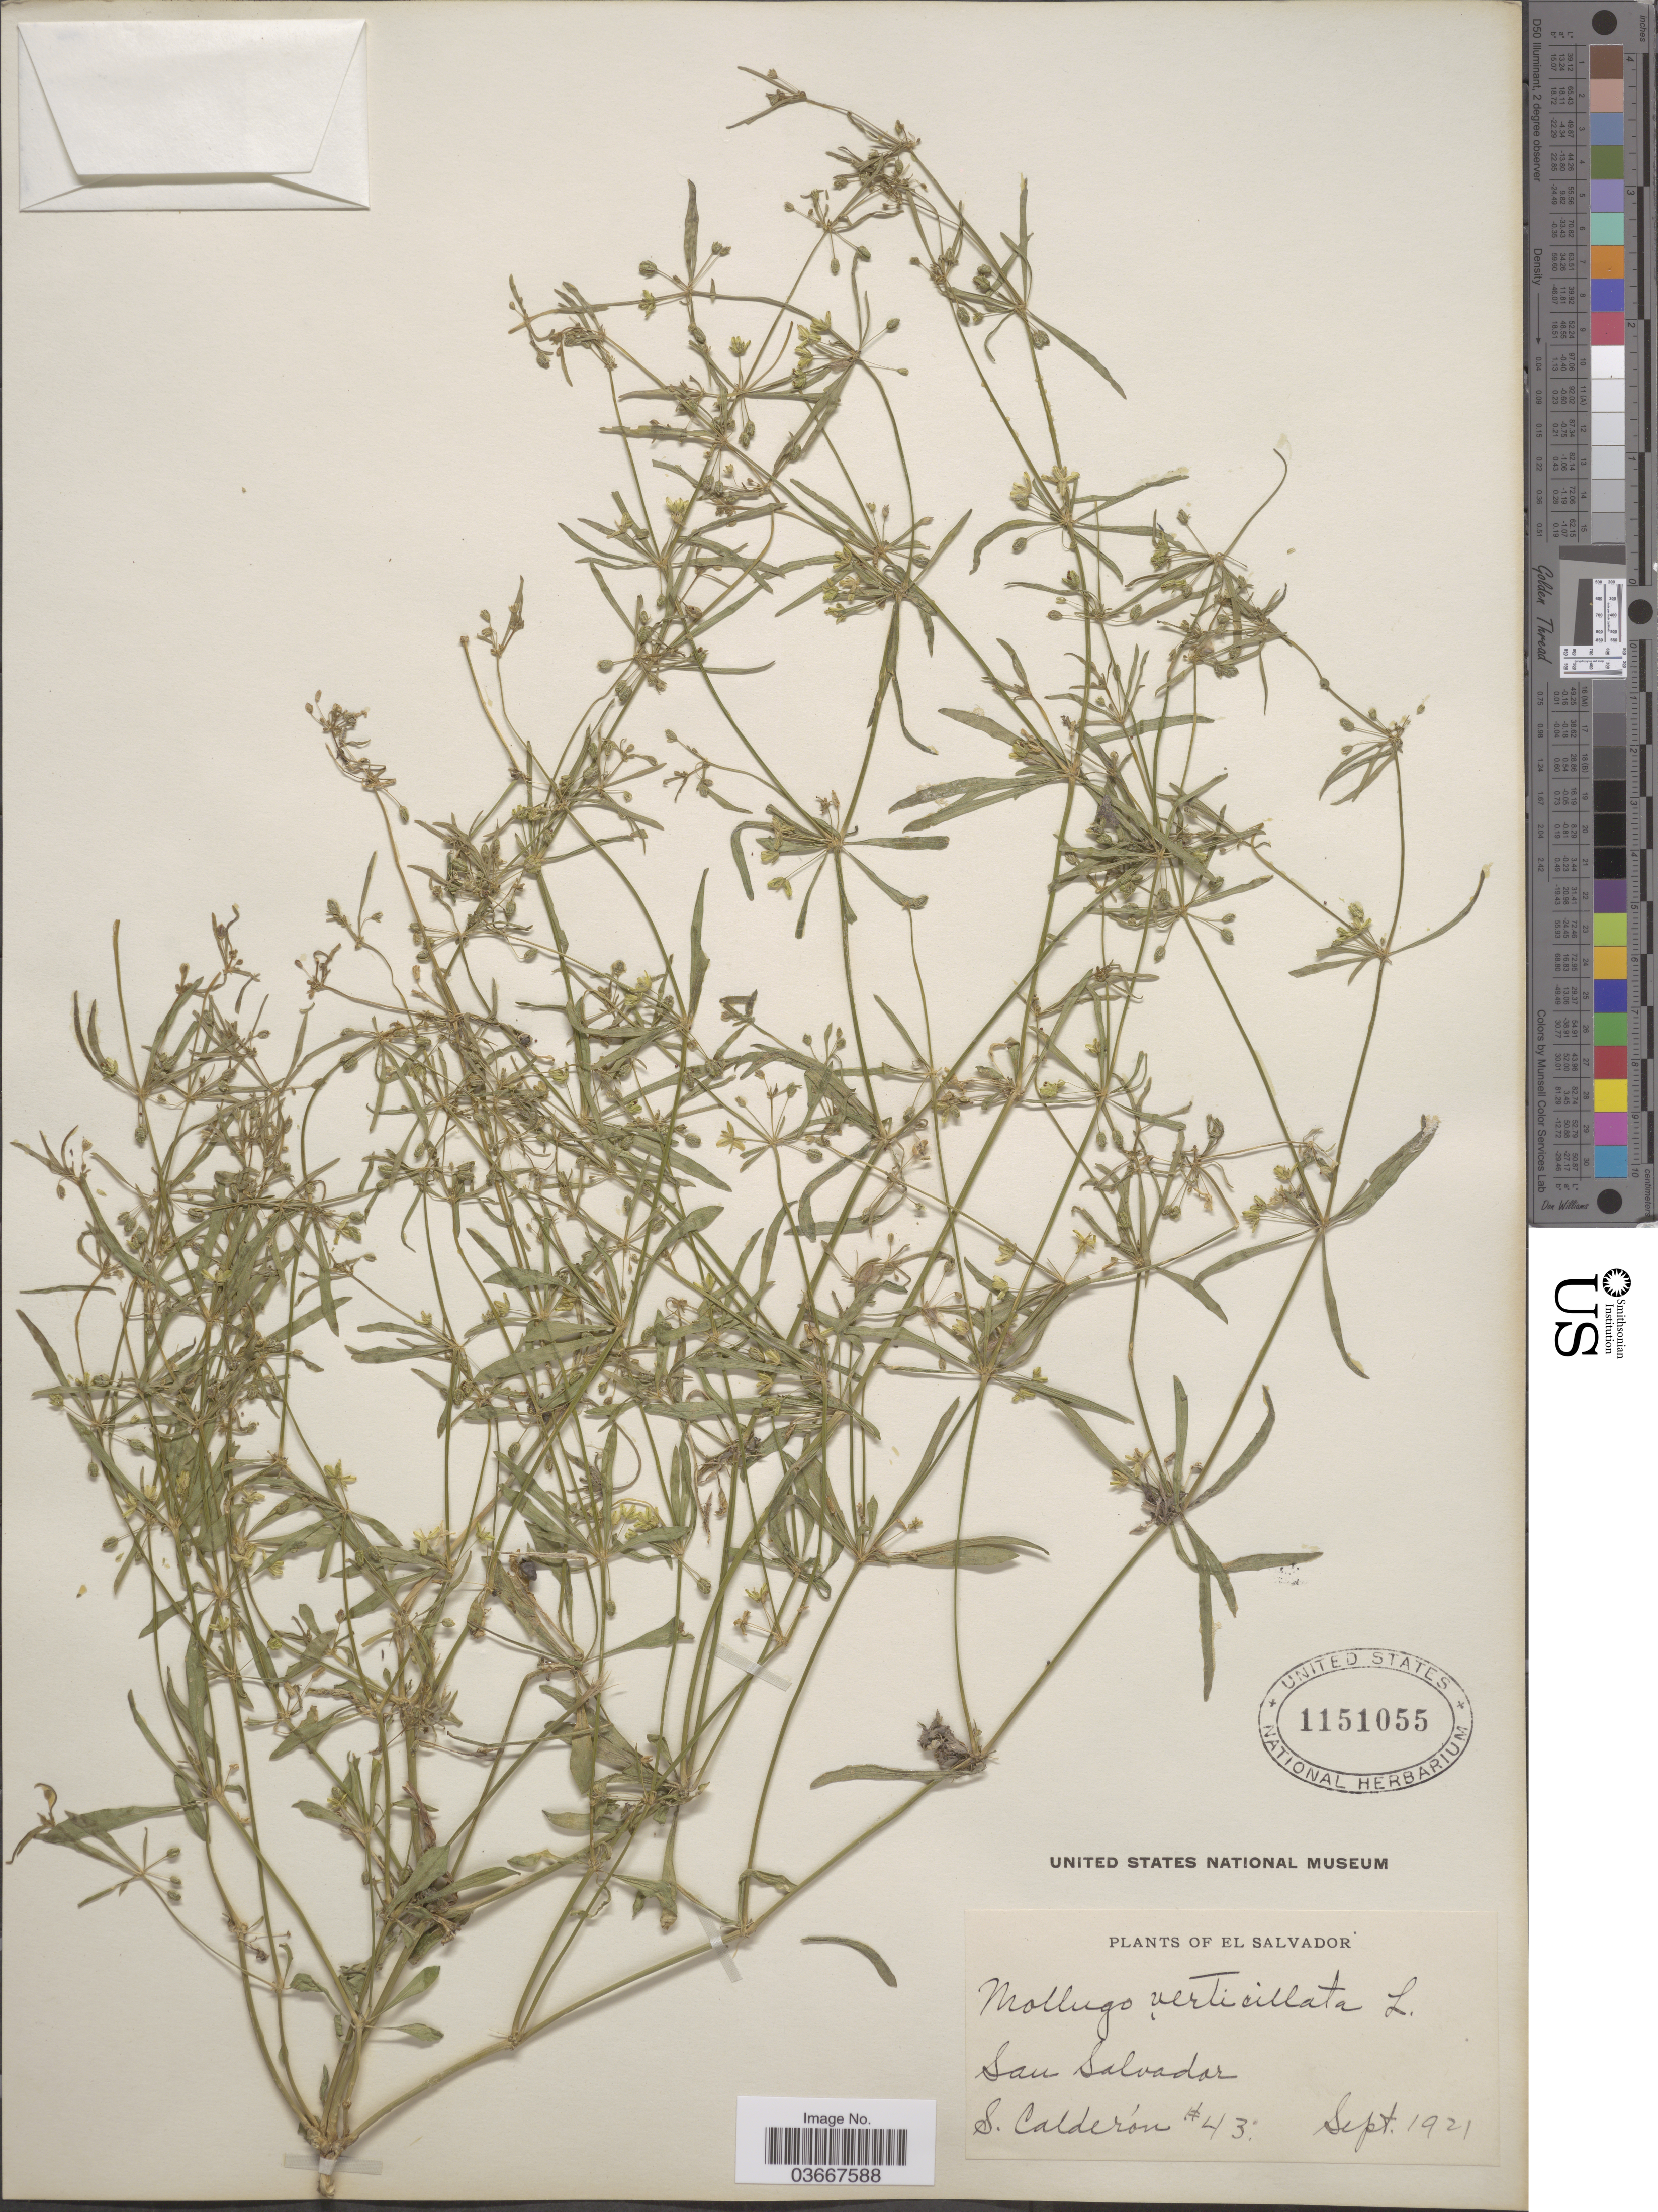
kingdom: Plantae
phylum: Tracheophyta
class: Magnoliopsida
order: Caryophyllales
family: Molluginaceae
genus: Mollugo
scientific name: Mollugo verticillata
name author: L.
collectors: S. Calderón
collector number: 43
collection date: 1921-09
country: El Salvador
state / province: San Salvador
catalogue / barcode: US 1151055